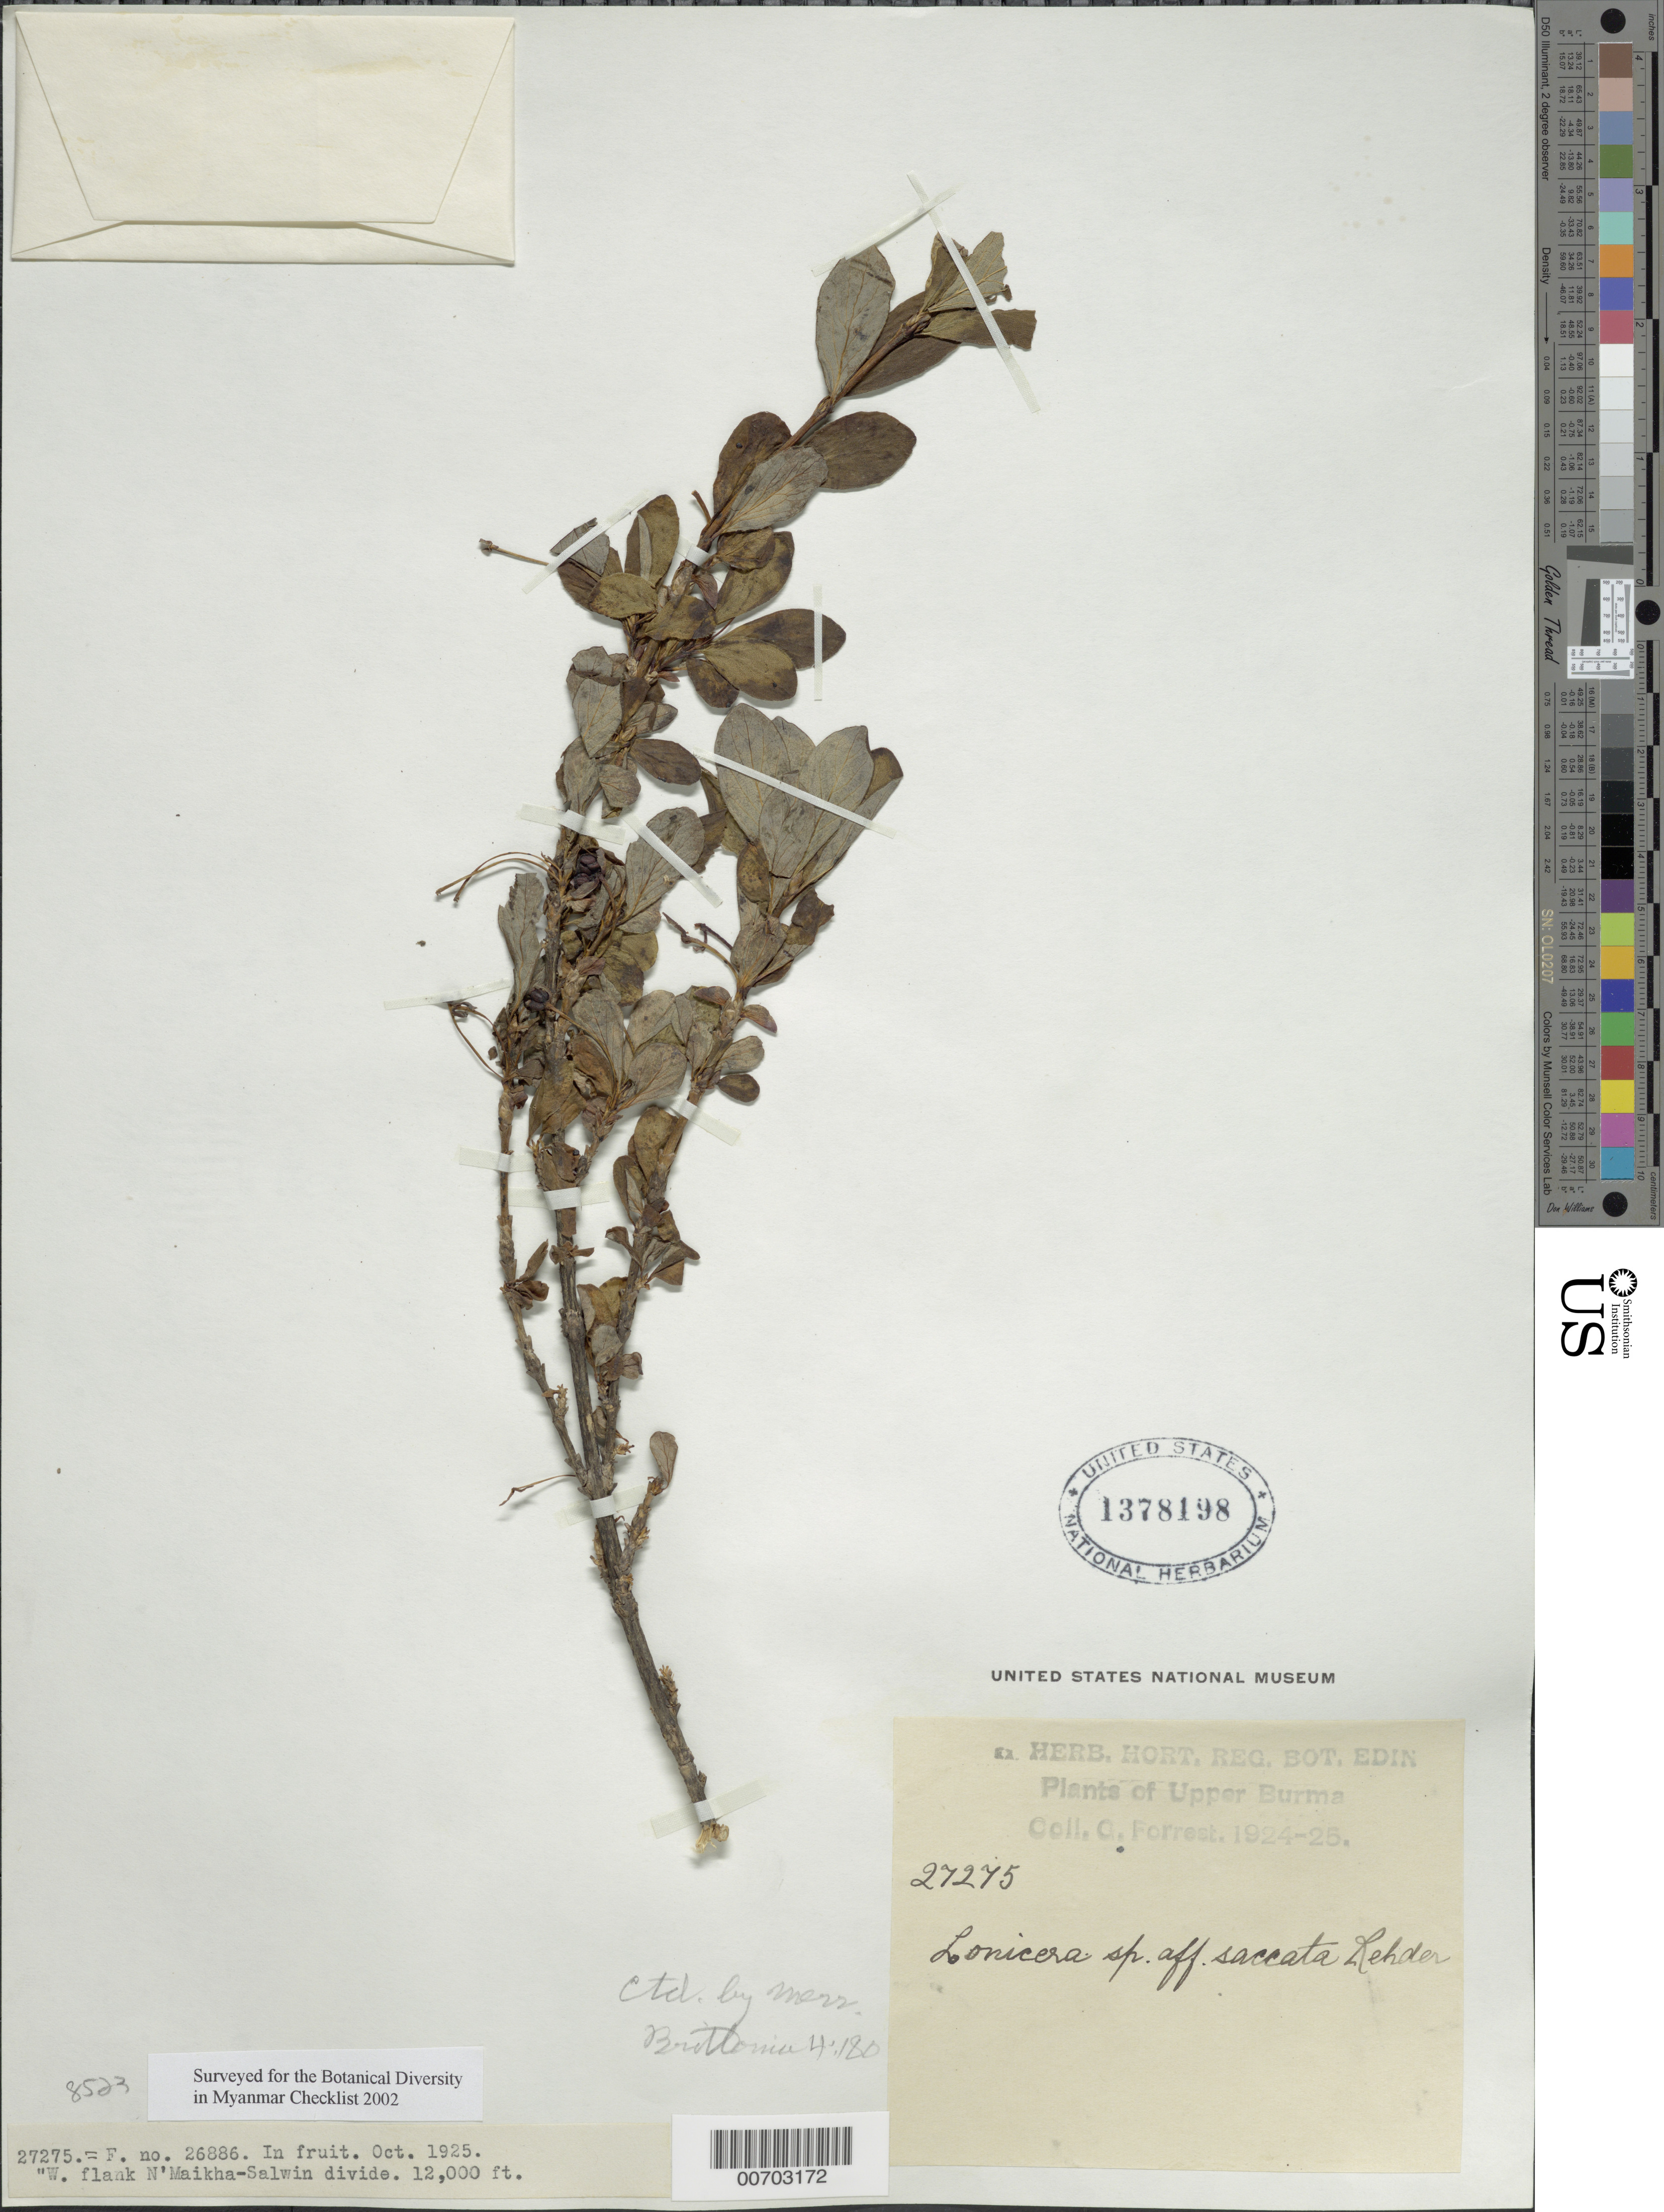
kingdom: Plantae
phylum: Tracheophyta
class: Magnoliopsida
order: Dipsacales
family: Caprifoliaceae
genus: Lonicera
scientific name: Lonicera saccata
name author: Rehder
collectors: G. Forrest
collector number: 27275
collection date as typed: Oct 1925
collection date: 1925-10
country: Myanmar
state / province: Kachin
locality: N'Maikha-Salwin Divide, W flank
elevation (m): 3658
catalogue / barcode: US 1378198